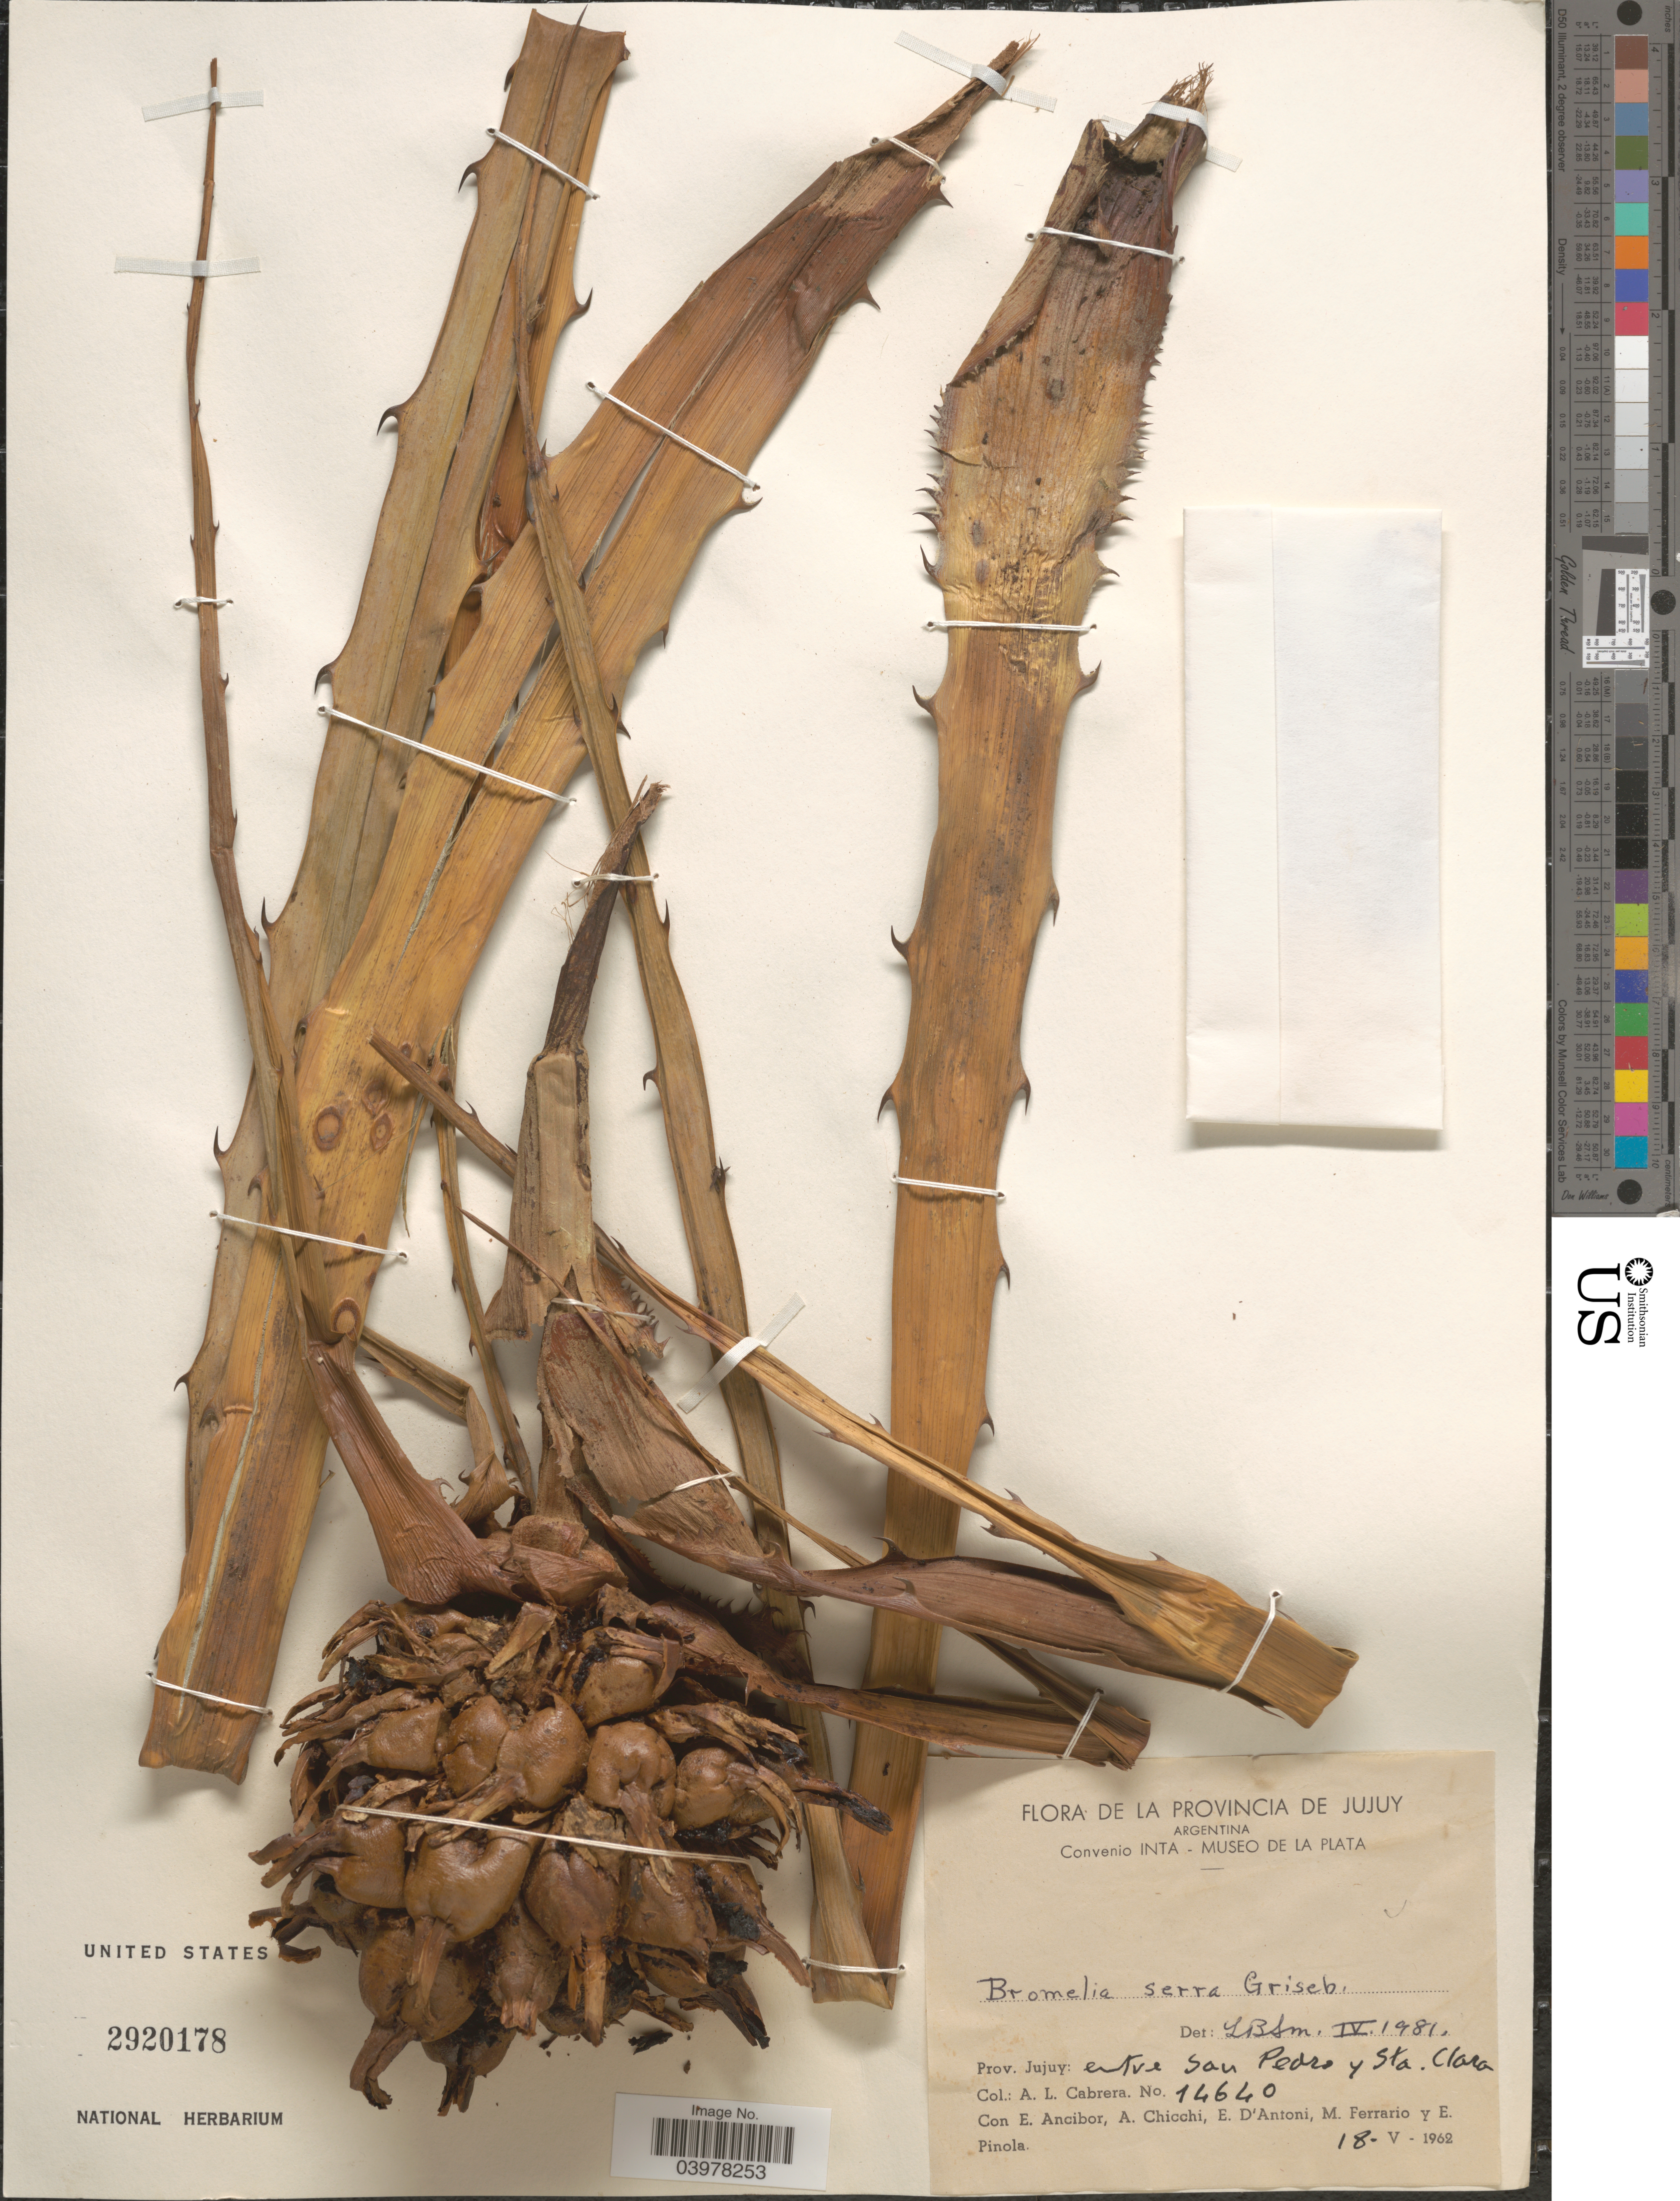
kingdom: Plantae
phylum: Tracheophyta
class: Liliopsida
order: Poales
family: Bromeliaceae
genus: Bromelia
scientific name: Bromelia serra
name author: Griseb.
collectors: A. L. Cabrera, E. Ancibor, A. Chicchi, E. D'Antoni & et al.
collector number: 14640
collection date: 1962-05-18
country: Argentina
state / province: Jujuy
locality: Entre San Pedro y Sta. Clara.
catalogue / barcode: US 2920178